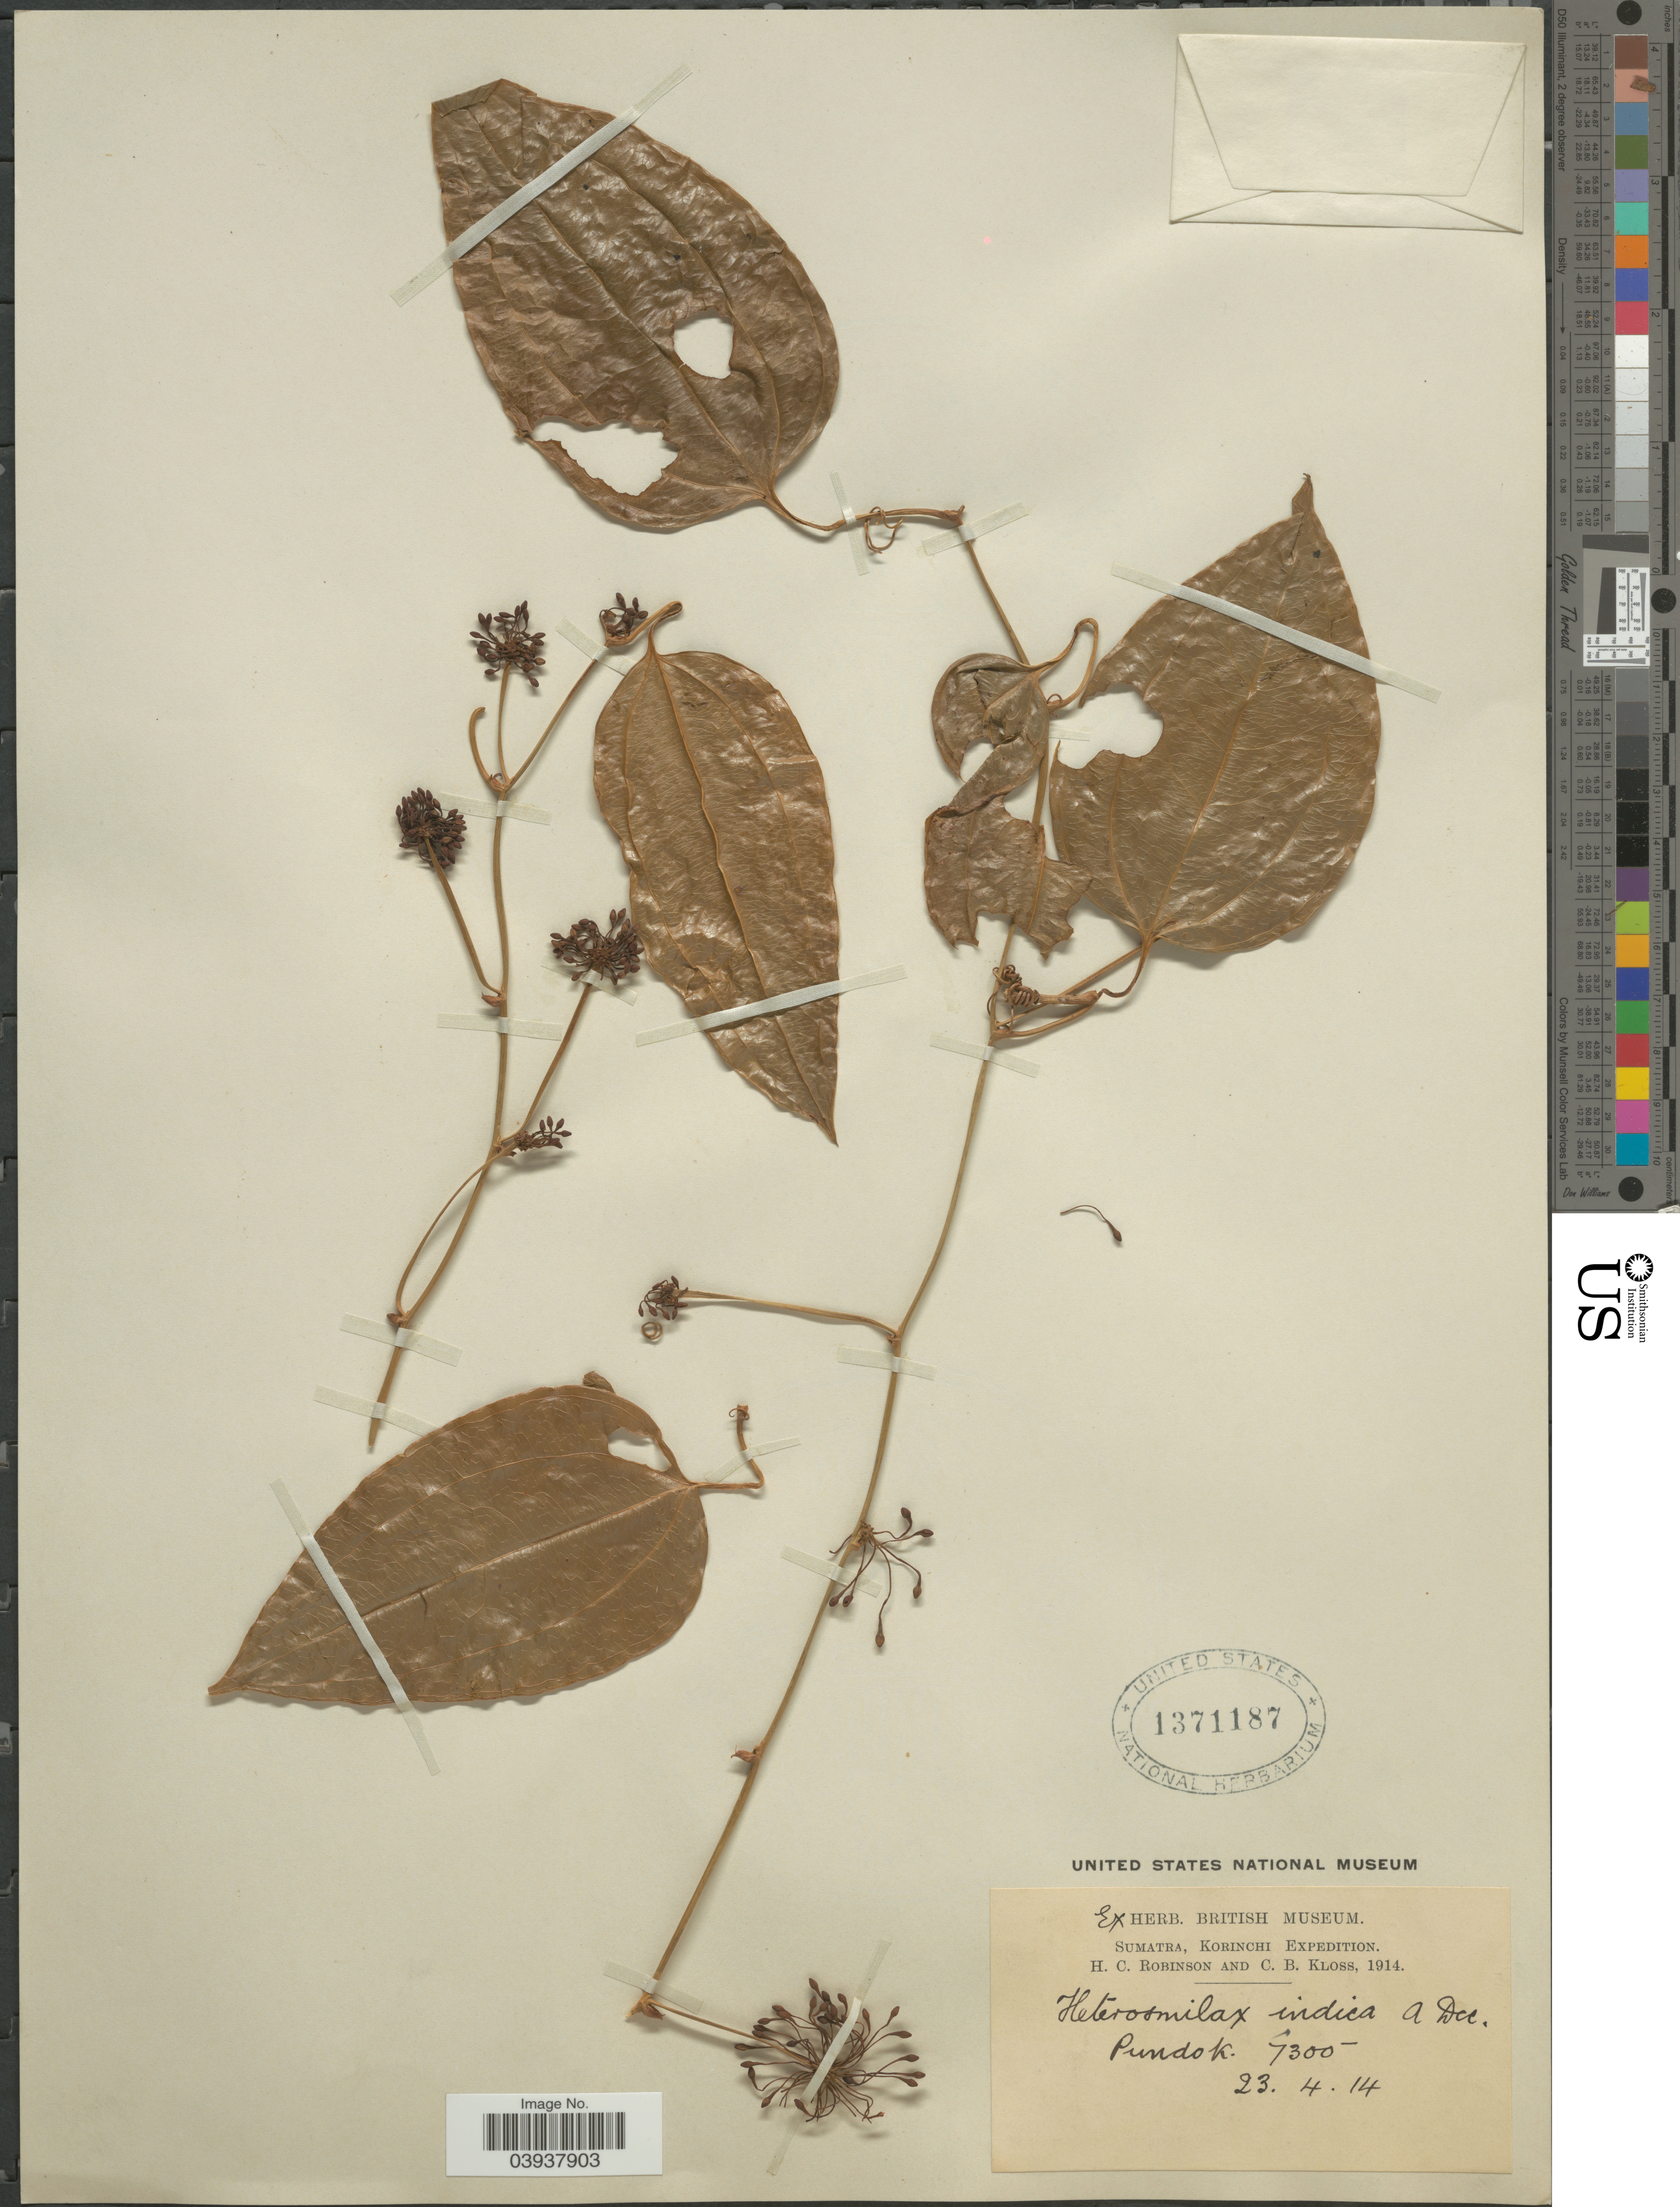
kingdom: Plantae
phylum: Tracheophyta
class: Liliopsida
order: Liliales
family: Smilacaceae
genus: Heterosmilax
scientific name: Heterosmilax indica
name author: A. DC.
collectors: H. C. Robinson & C. Kloss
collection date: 1914-04-23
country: Indonesia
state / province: Sumatra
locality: Korinchi. Pundok.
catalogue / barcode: US 1371187